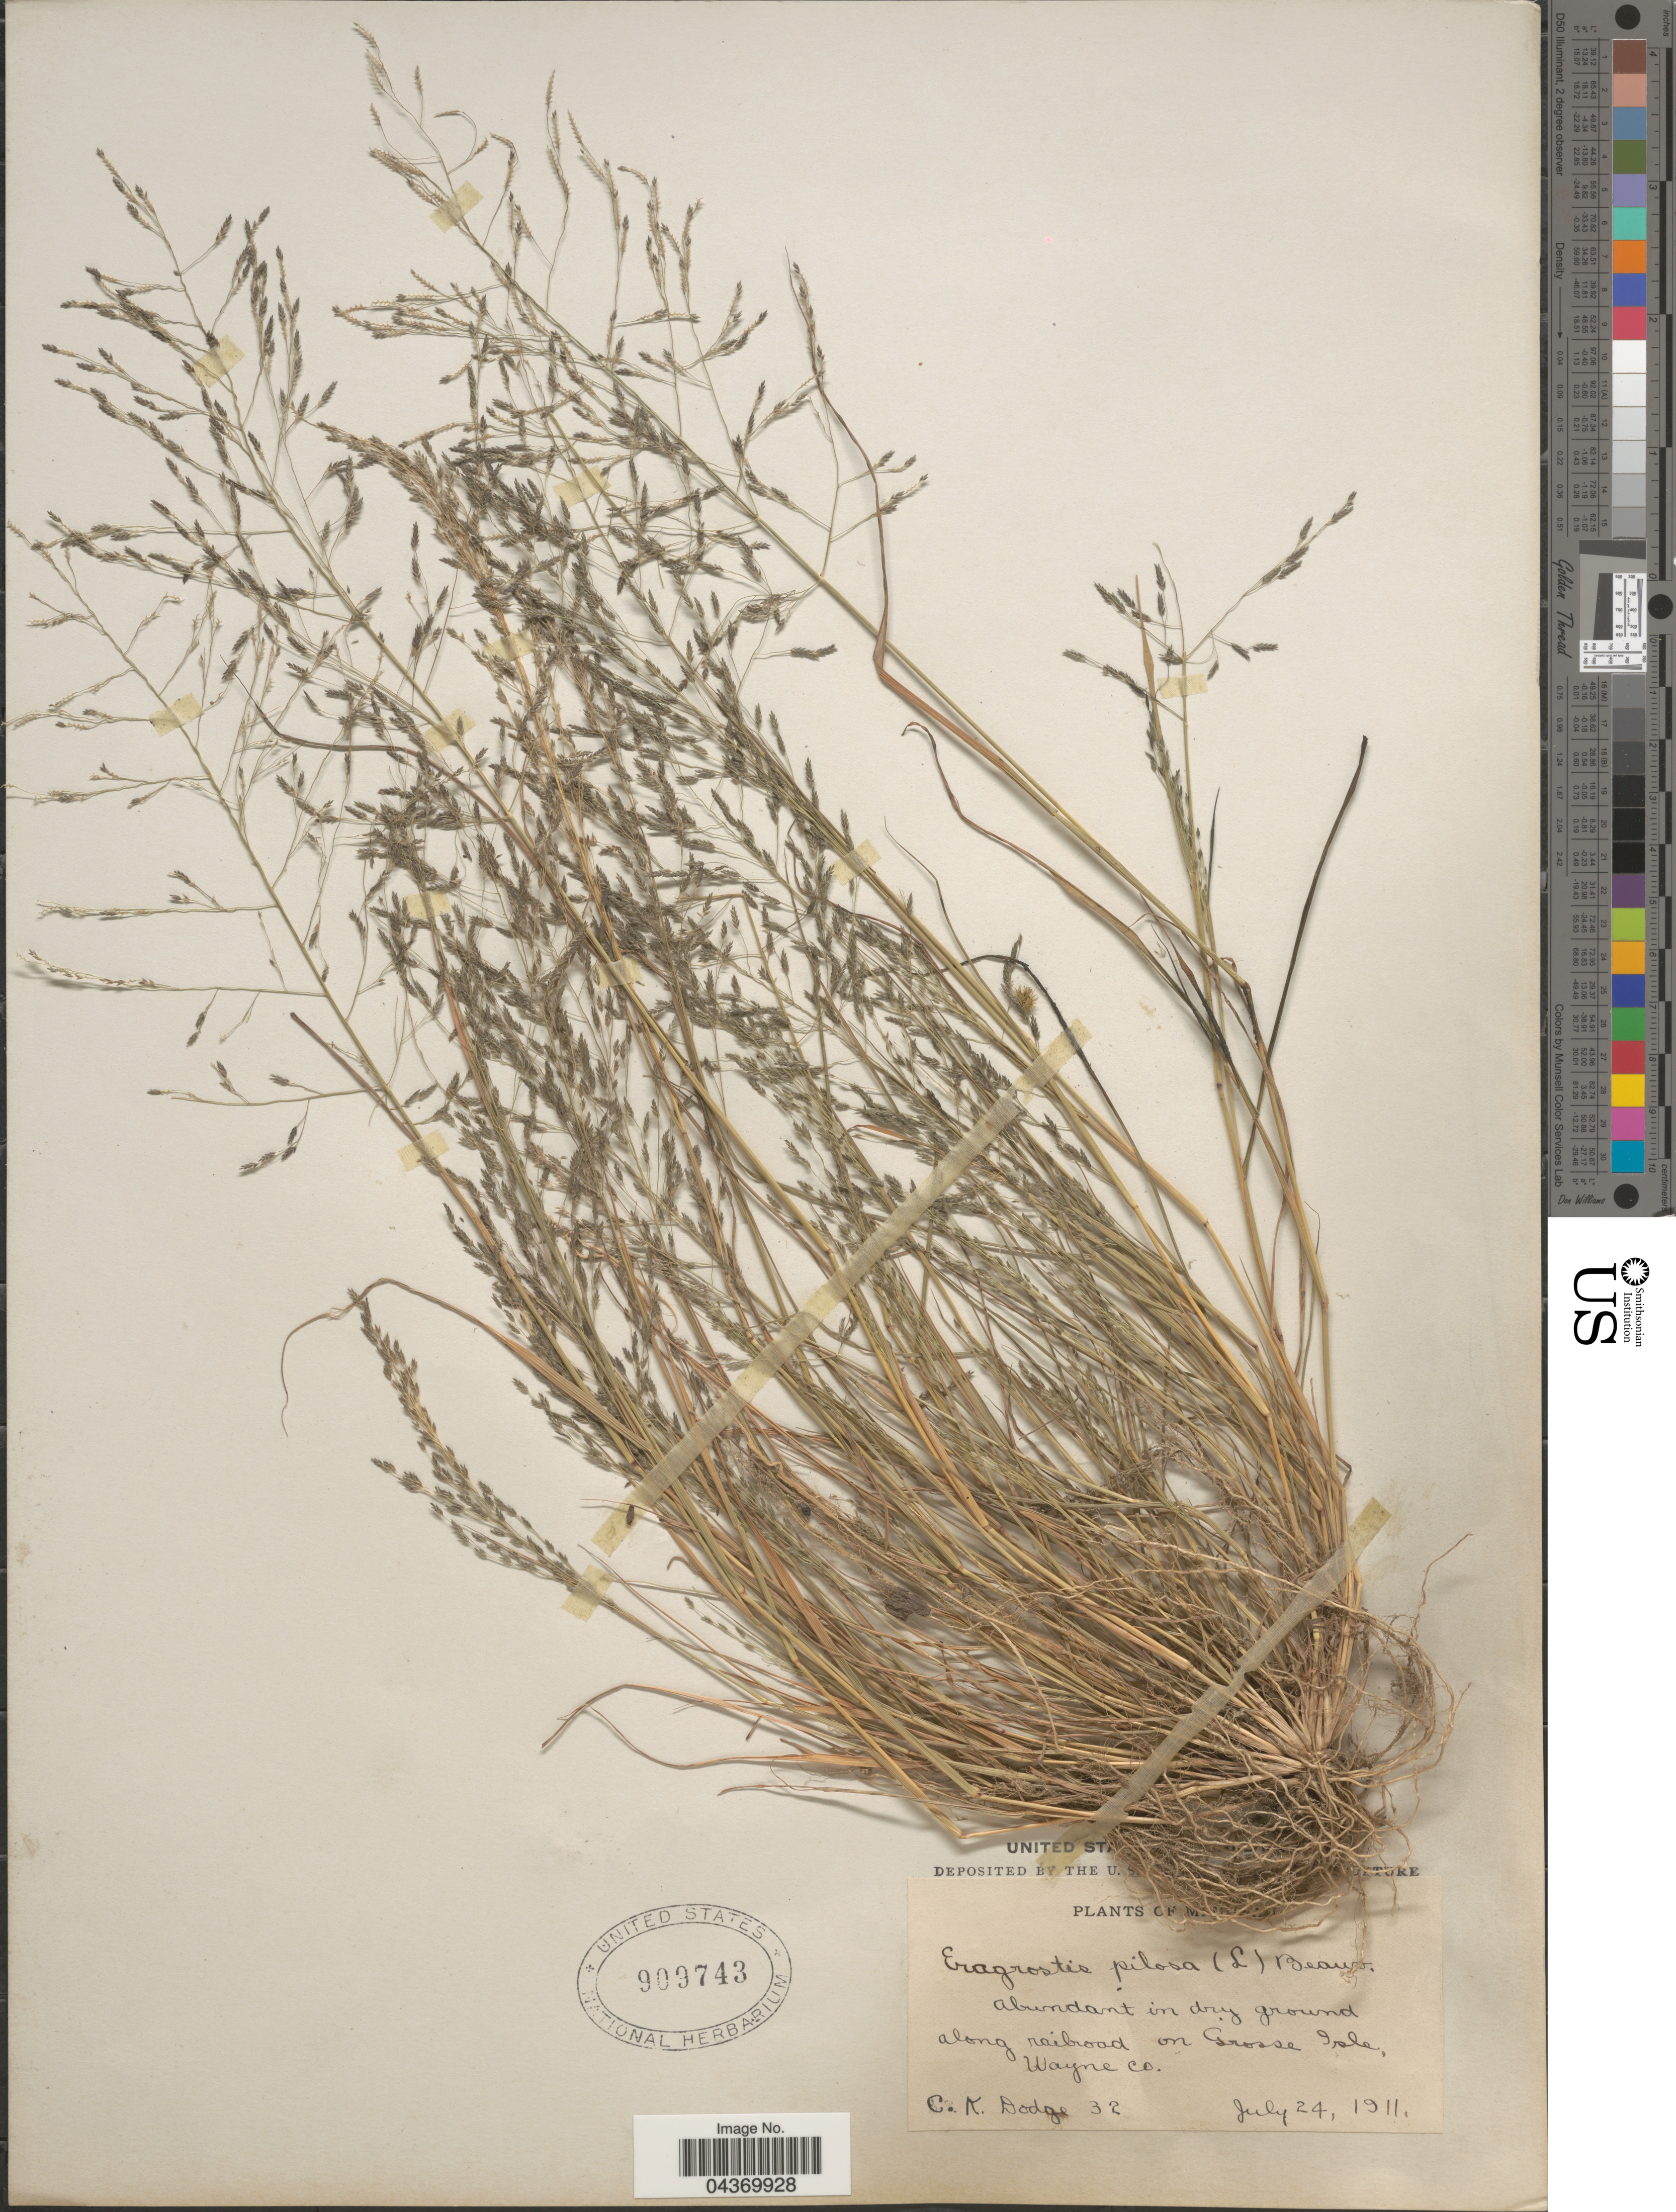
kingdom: Plantae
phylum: Tracheophyta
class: Liliopsida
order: Poales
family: Poaceae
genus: Eragrostis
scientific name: Eragrostis pectinacea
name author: (Michx.) Nees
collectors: C. Dodge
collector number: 32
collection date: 1911-07-24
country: United States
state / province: Michigan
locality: Along railroad on Grosse Isle, Wayne Co.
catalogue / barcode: US 909743